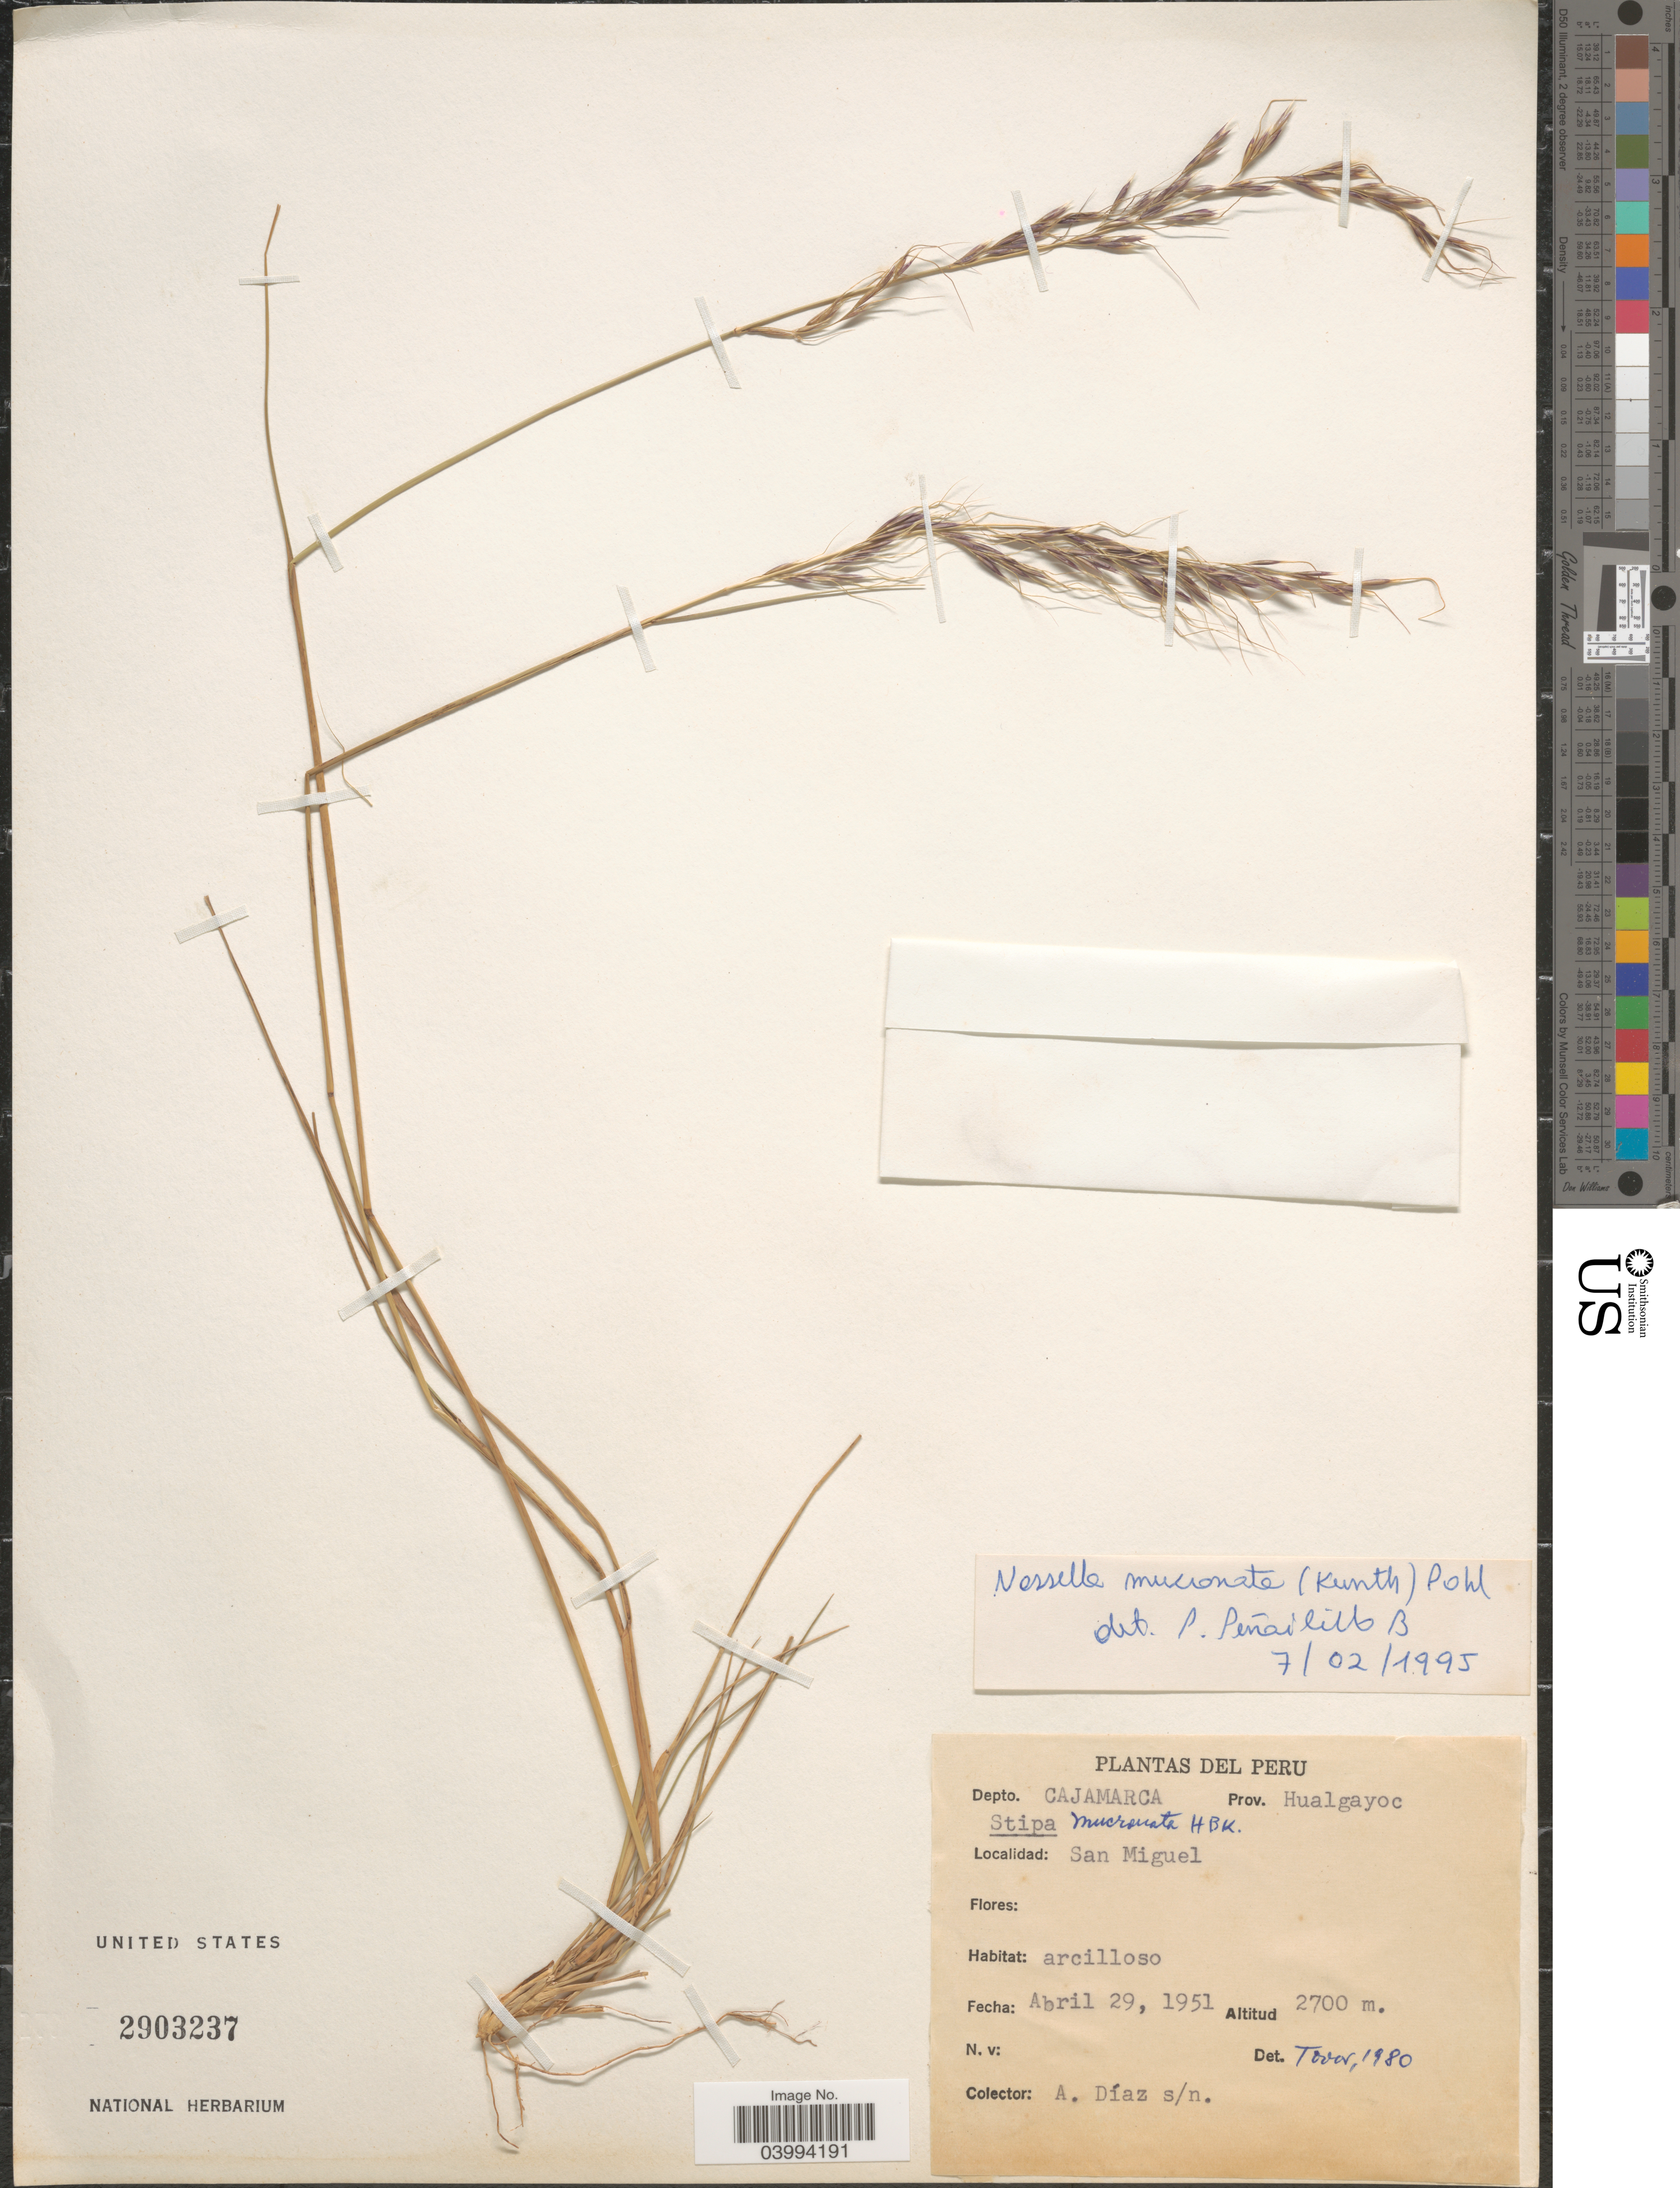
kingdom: Plantae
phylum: Tracheophyta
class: Liliopsida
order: Poales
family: Poaceae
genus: Nassella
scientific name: Nassella mucronata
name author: (Kunth) R.W. Pohl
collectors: A. Díaz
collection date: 1951-04-29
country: Peru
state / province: Cajamarca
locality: Depto. Cajamarca. Prov. Hualgayoc. San Miguel.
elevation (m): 2700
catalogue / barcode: US 2903237